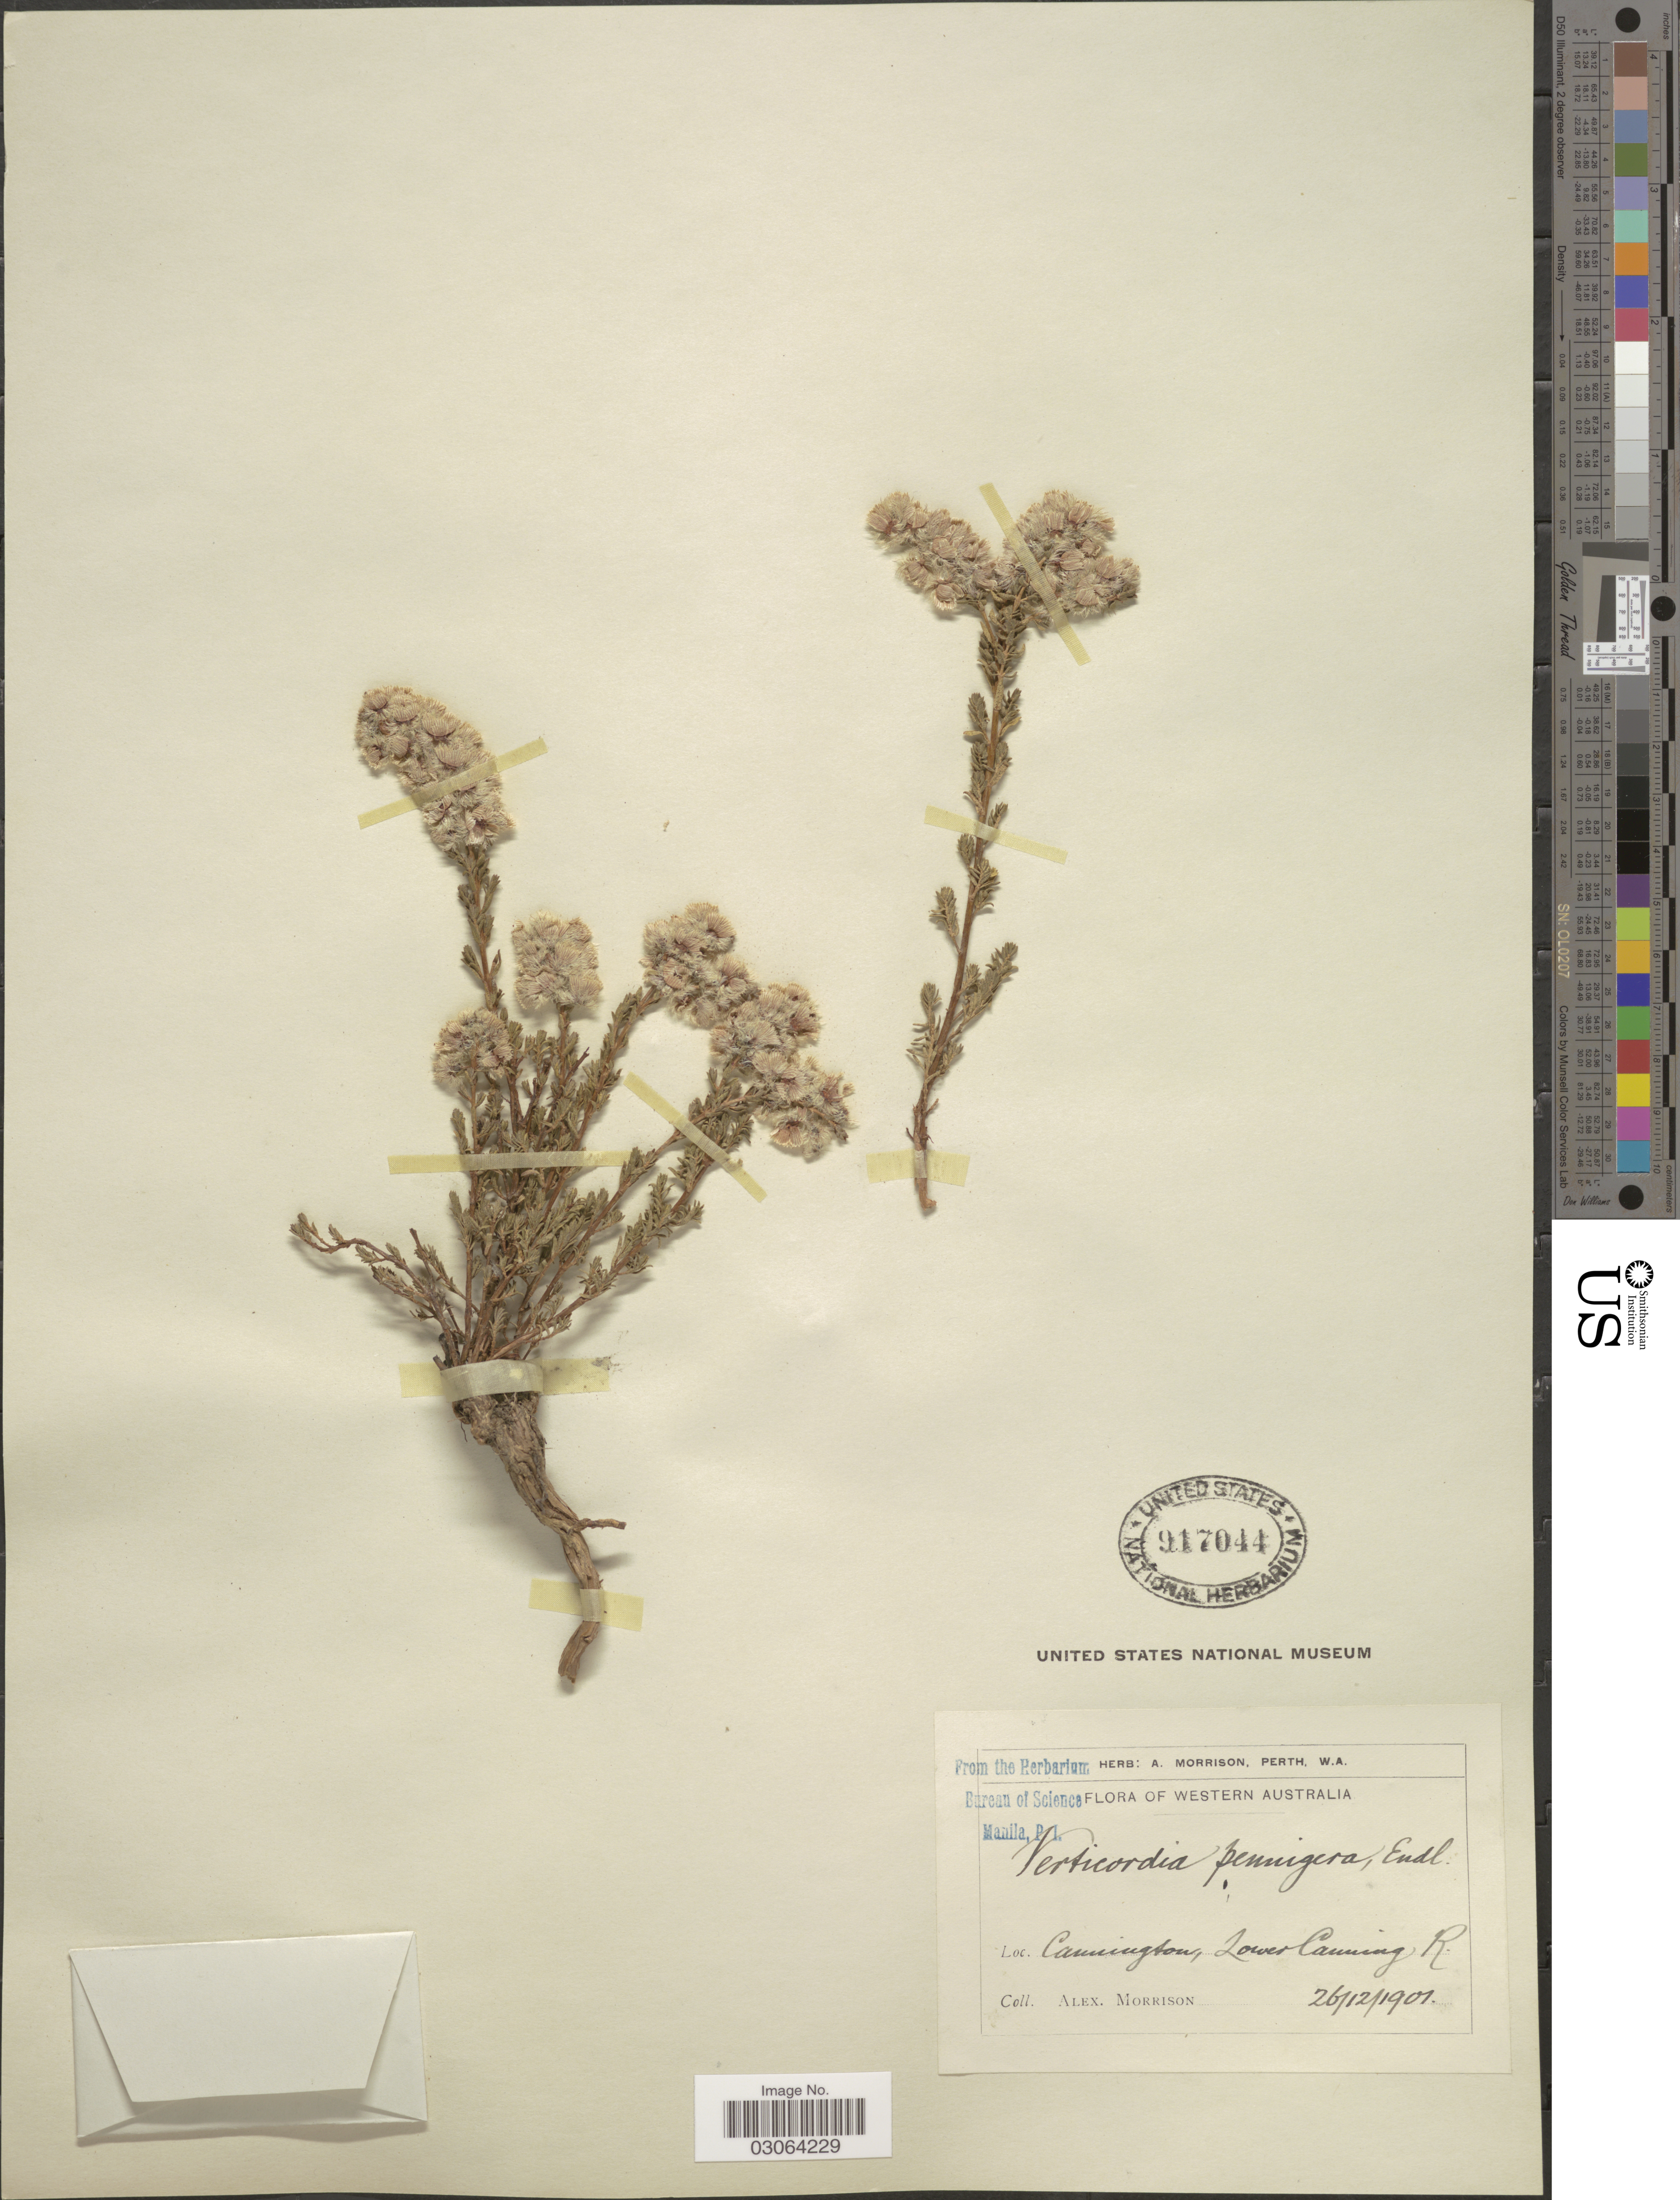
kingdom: Plantae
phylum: Tracheophyta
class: Magnoliopsida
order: Myrtales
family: Myrtaceae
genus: Verticordia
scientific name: Verticordia pennigera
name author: Endl.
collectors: A. Morrison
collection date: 1901-12-26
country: Australia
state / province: Western Australia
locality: Cannington, Lower Canning R.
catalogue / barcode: US 917044